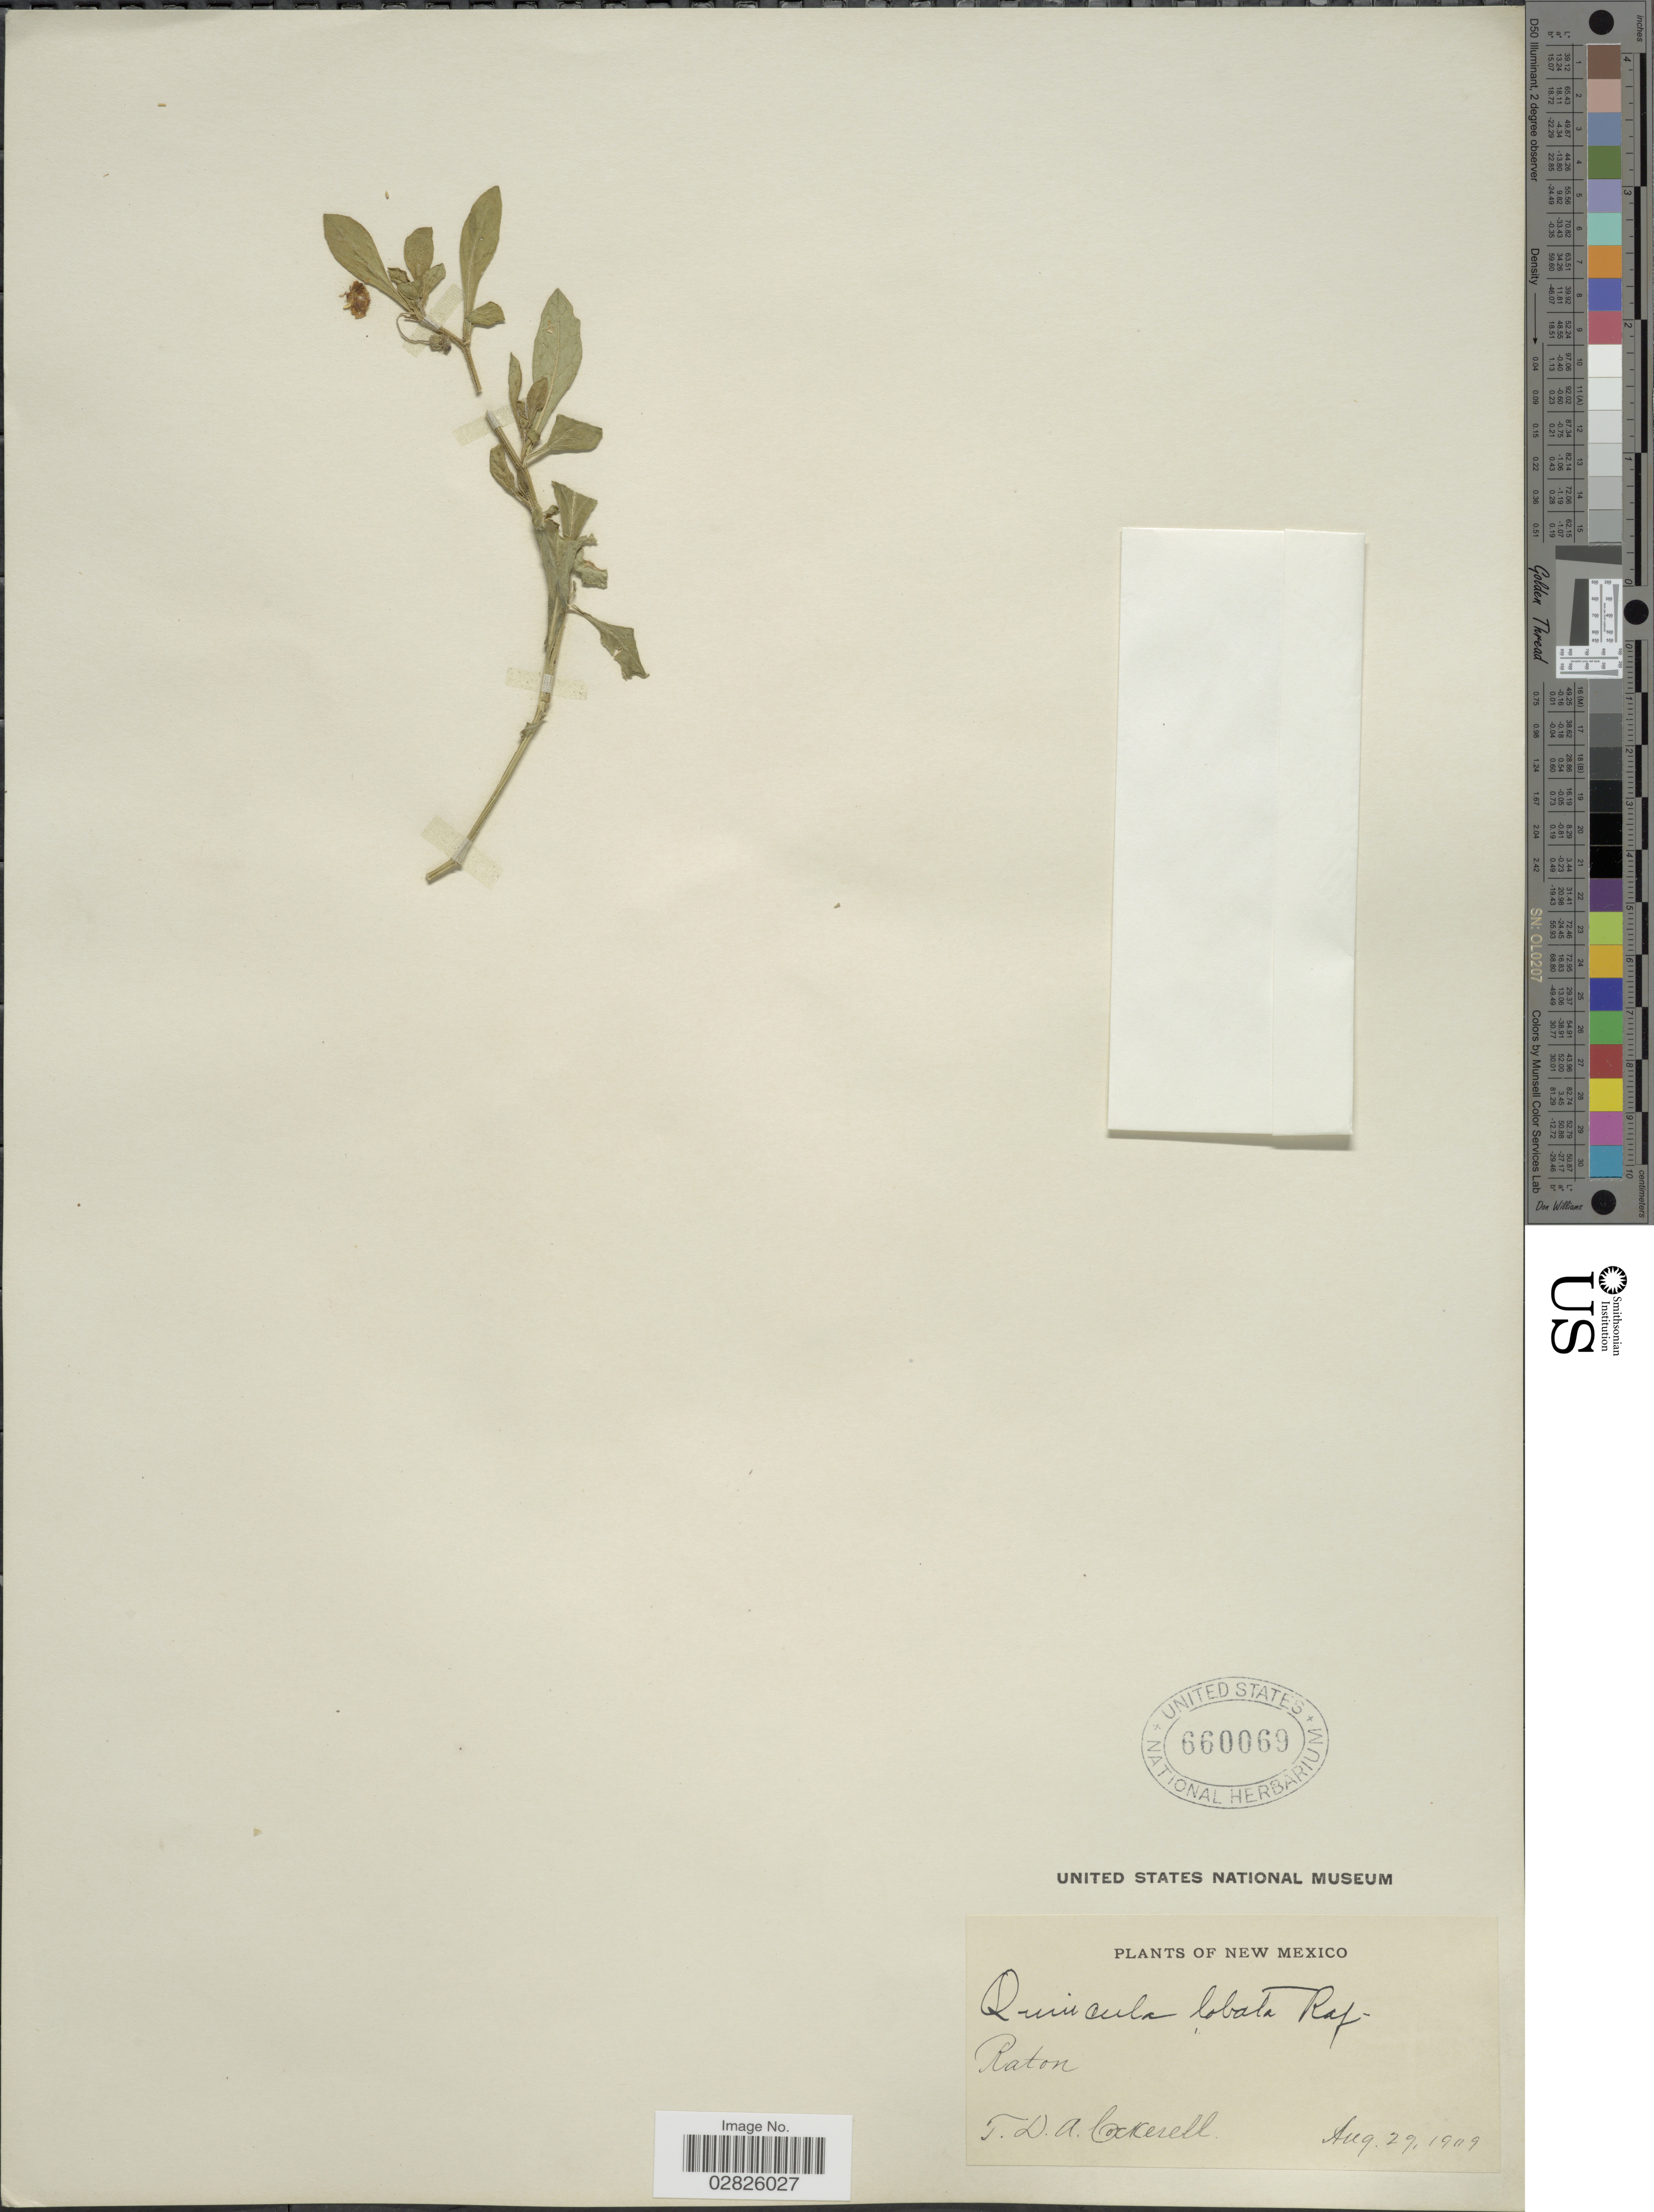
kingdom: Plantae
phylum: Tracheophyta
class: Magnoliopsida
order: Solanales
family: Solanaceae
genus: Quincula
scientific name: Quincula lobata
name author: (Torr.) Raf.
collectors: T. Cockerell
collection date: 1909-08-29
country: United States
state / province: New Mexico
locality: Raton.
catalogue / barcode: US 660069